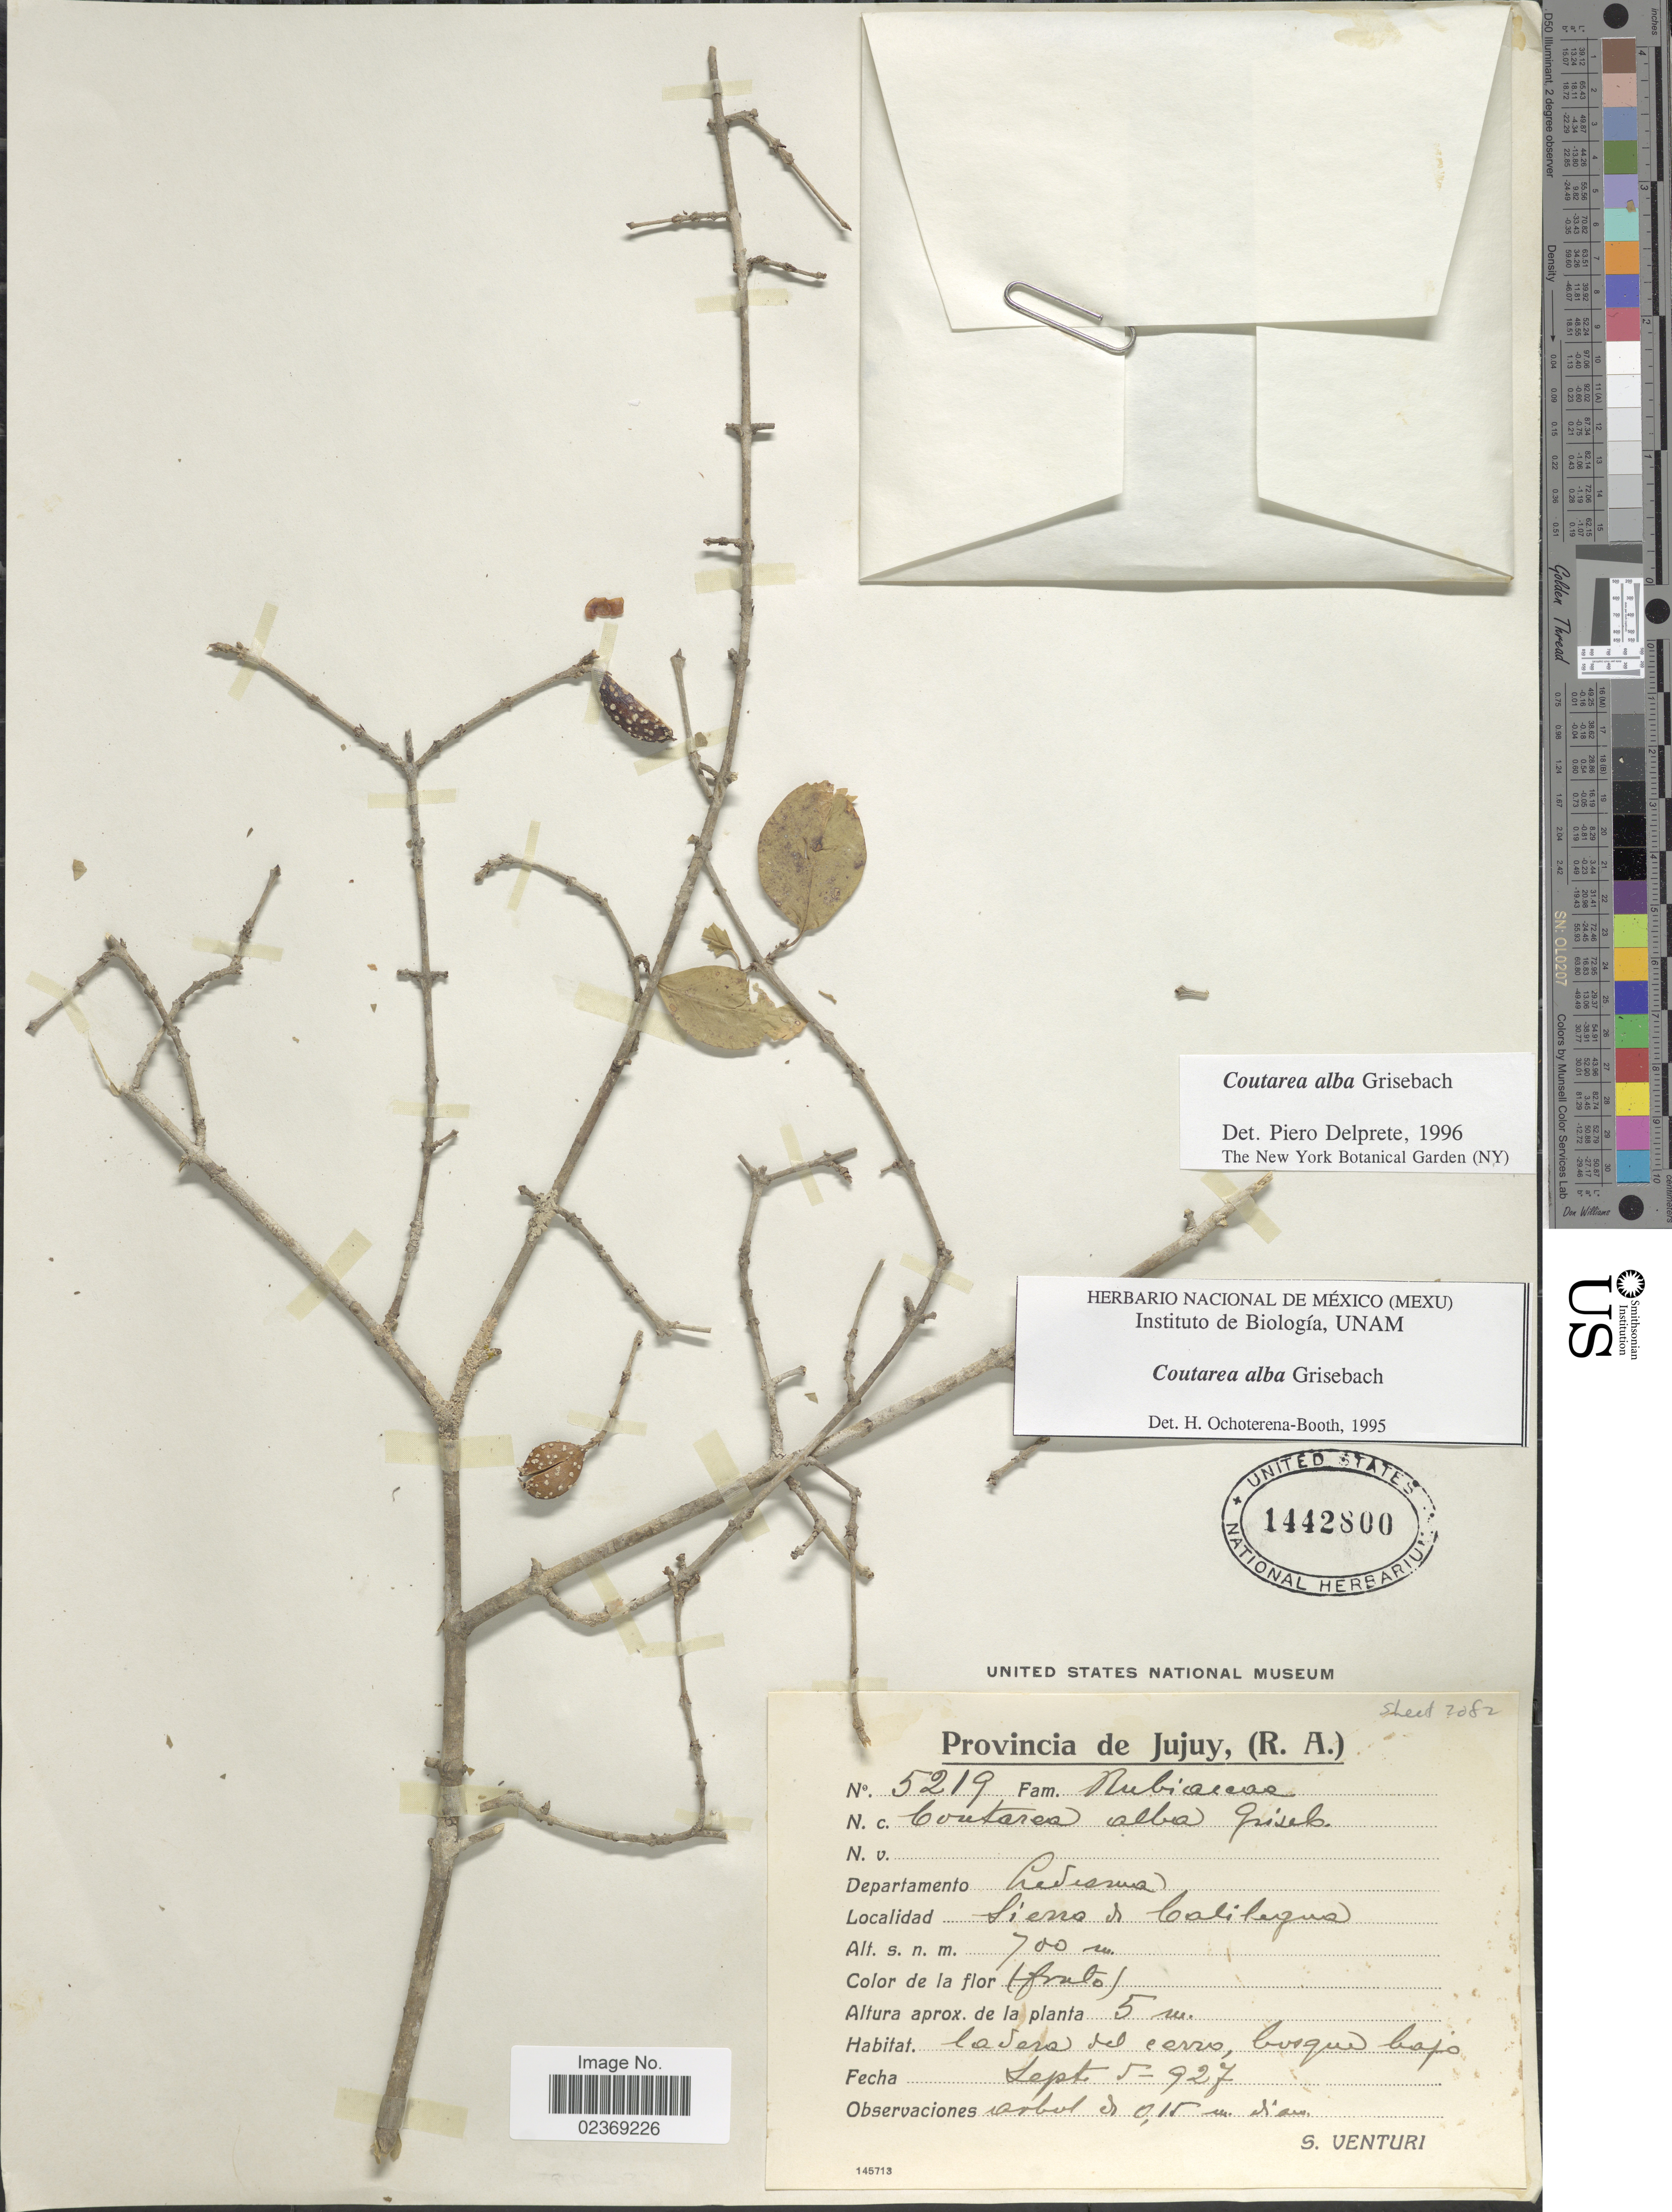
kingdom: Plantae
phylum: Tracheophyta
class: Magnoliopsida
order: Gentianales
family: Rubiaceae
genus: Coutarea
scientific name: Coutarea alba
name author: Griseb.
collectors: S. Venturi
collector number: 5219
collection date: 1927-09-05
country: Argentina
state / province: Jujuy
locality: Provincia de Jujuy, (R. A.), Departamento Ledesma, Sierra de Calilegua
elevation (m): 700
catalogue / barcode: US 1442800